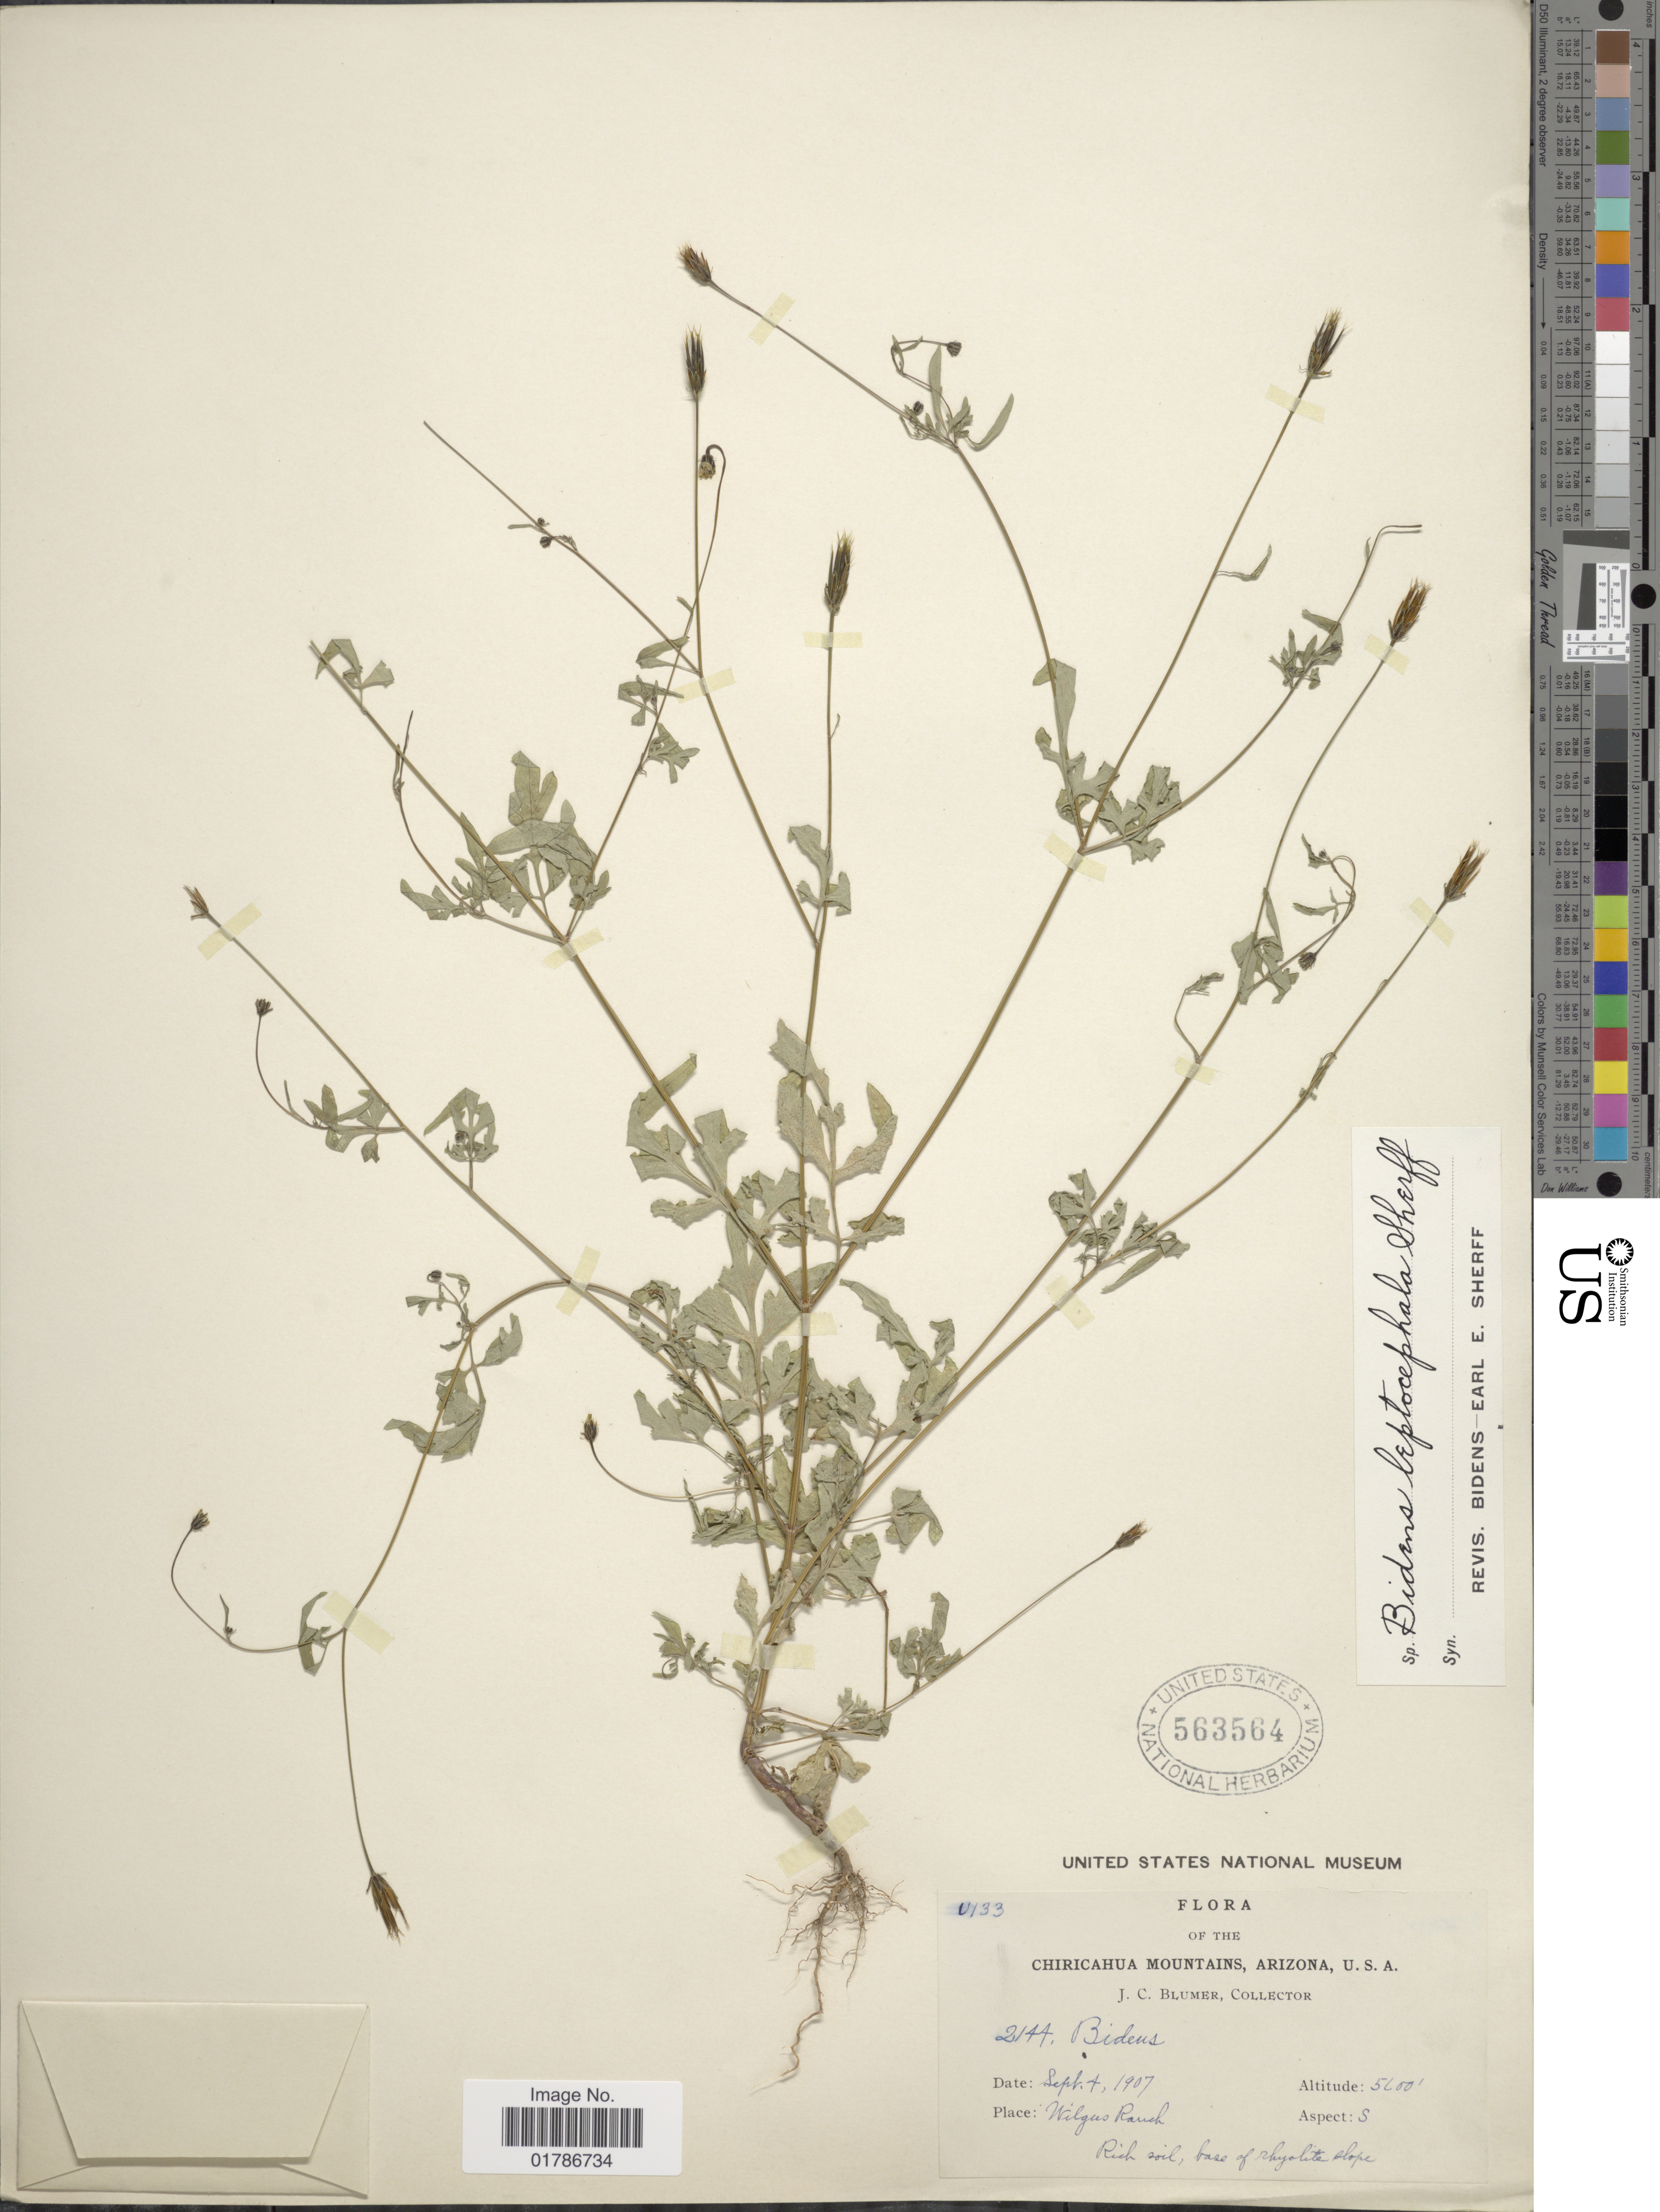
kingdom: Plantae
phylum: Tracheophyta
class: Magnoliopsida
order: Asterales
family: Asteraceae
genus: Bidens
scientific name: Bidens leptocephala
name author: Sherff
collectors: J. C. Blumer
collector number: U133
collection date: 1907-09-04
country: United States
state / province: Arizona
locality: Chiricahua Mountains, Wilgus Ranch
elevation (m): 1707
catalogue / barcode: US 563564